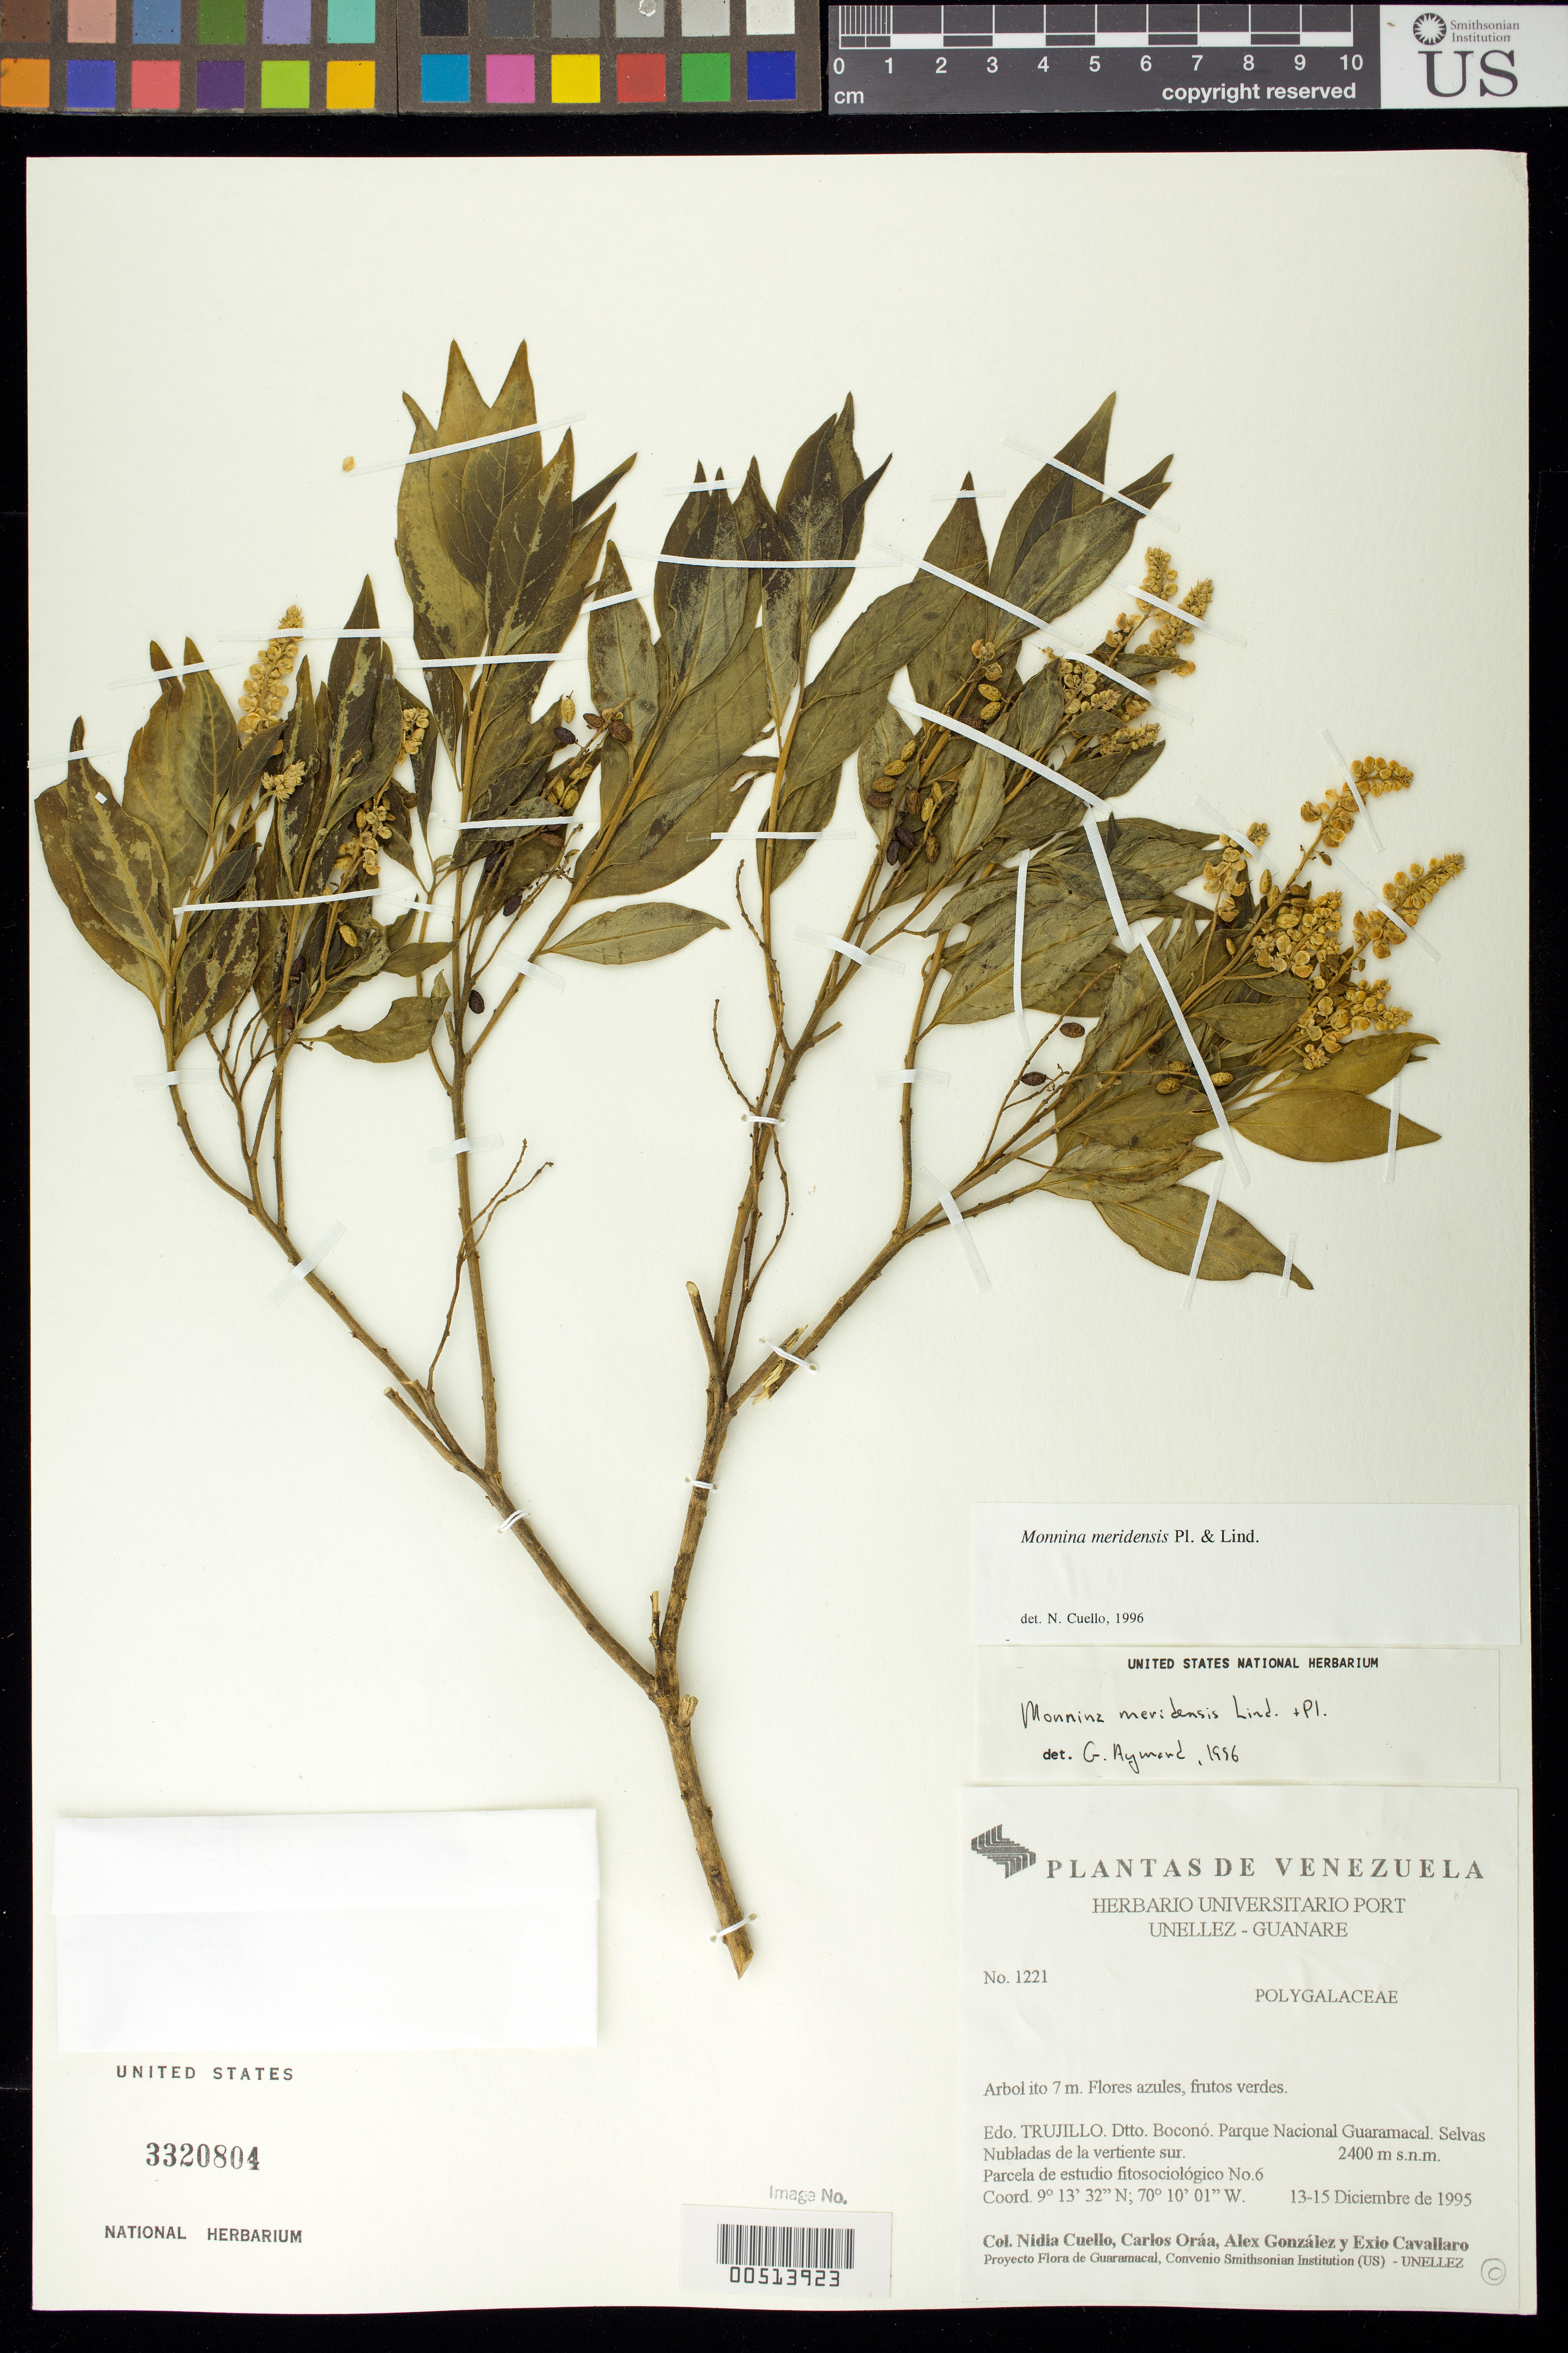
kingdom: Plantae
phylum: Tracheophyta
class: Magnoliopsida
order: Fabales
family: Polygalaceae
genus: Monnina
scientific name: Monnina meridensis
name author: Planch. & B.L. Linden ex Wedd.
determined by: Aymard C., G. A., (PORT), Univ. Nac. Exp. de los Llanos Ezequiel Zamora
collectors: N. L. Cuello, C. Oráa, A. Gonzáles & E. Cavallaro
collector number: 1221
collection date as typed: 13 Dec 1995 to 15 Dec 1995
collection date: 1995-12-13/1995-12-15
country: Venezuela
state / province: Trujillo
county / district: Boconó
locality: Parque Nacional Guaramacal, vertiente S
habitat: Selva Nubladas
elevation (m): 2400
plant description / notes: GB, K, NY, PORT, US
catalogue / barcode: US 3320804